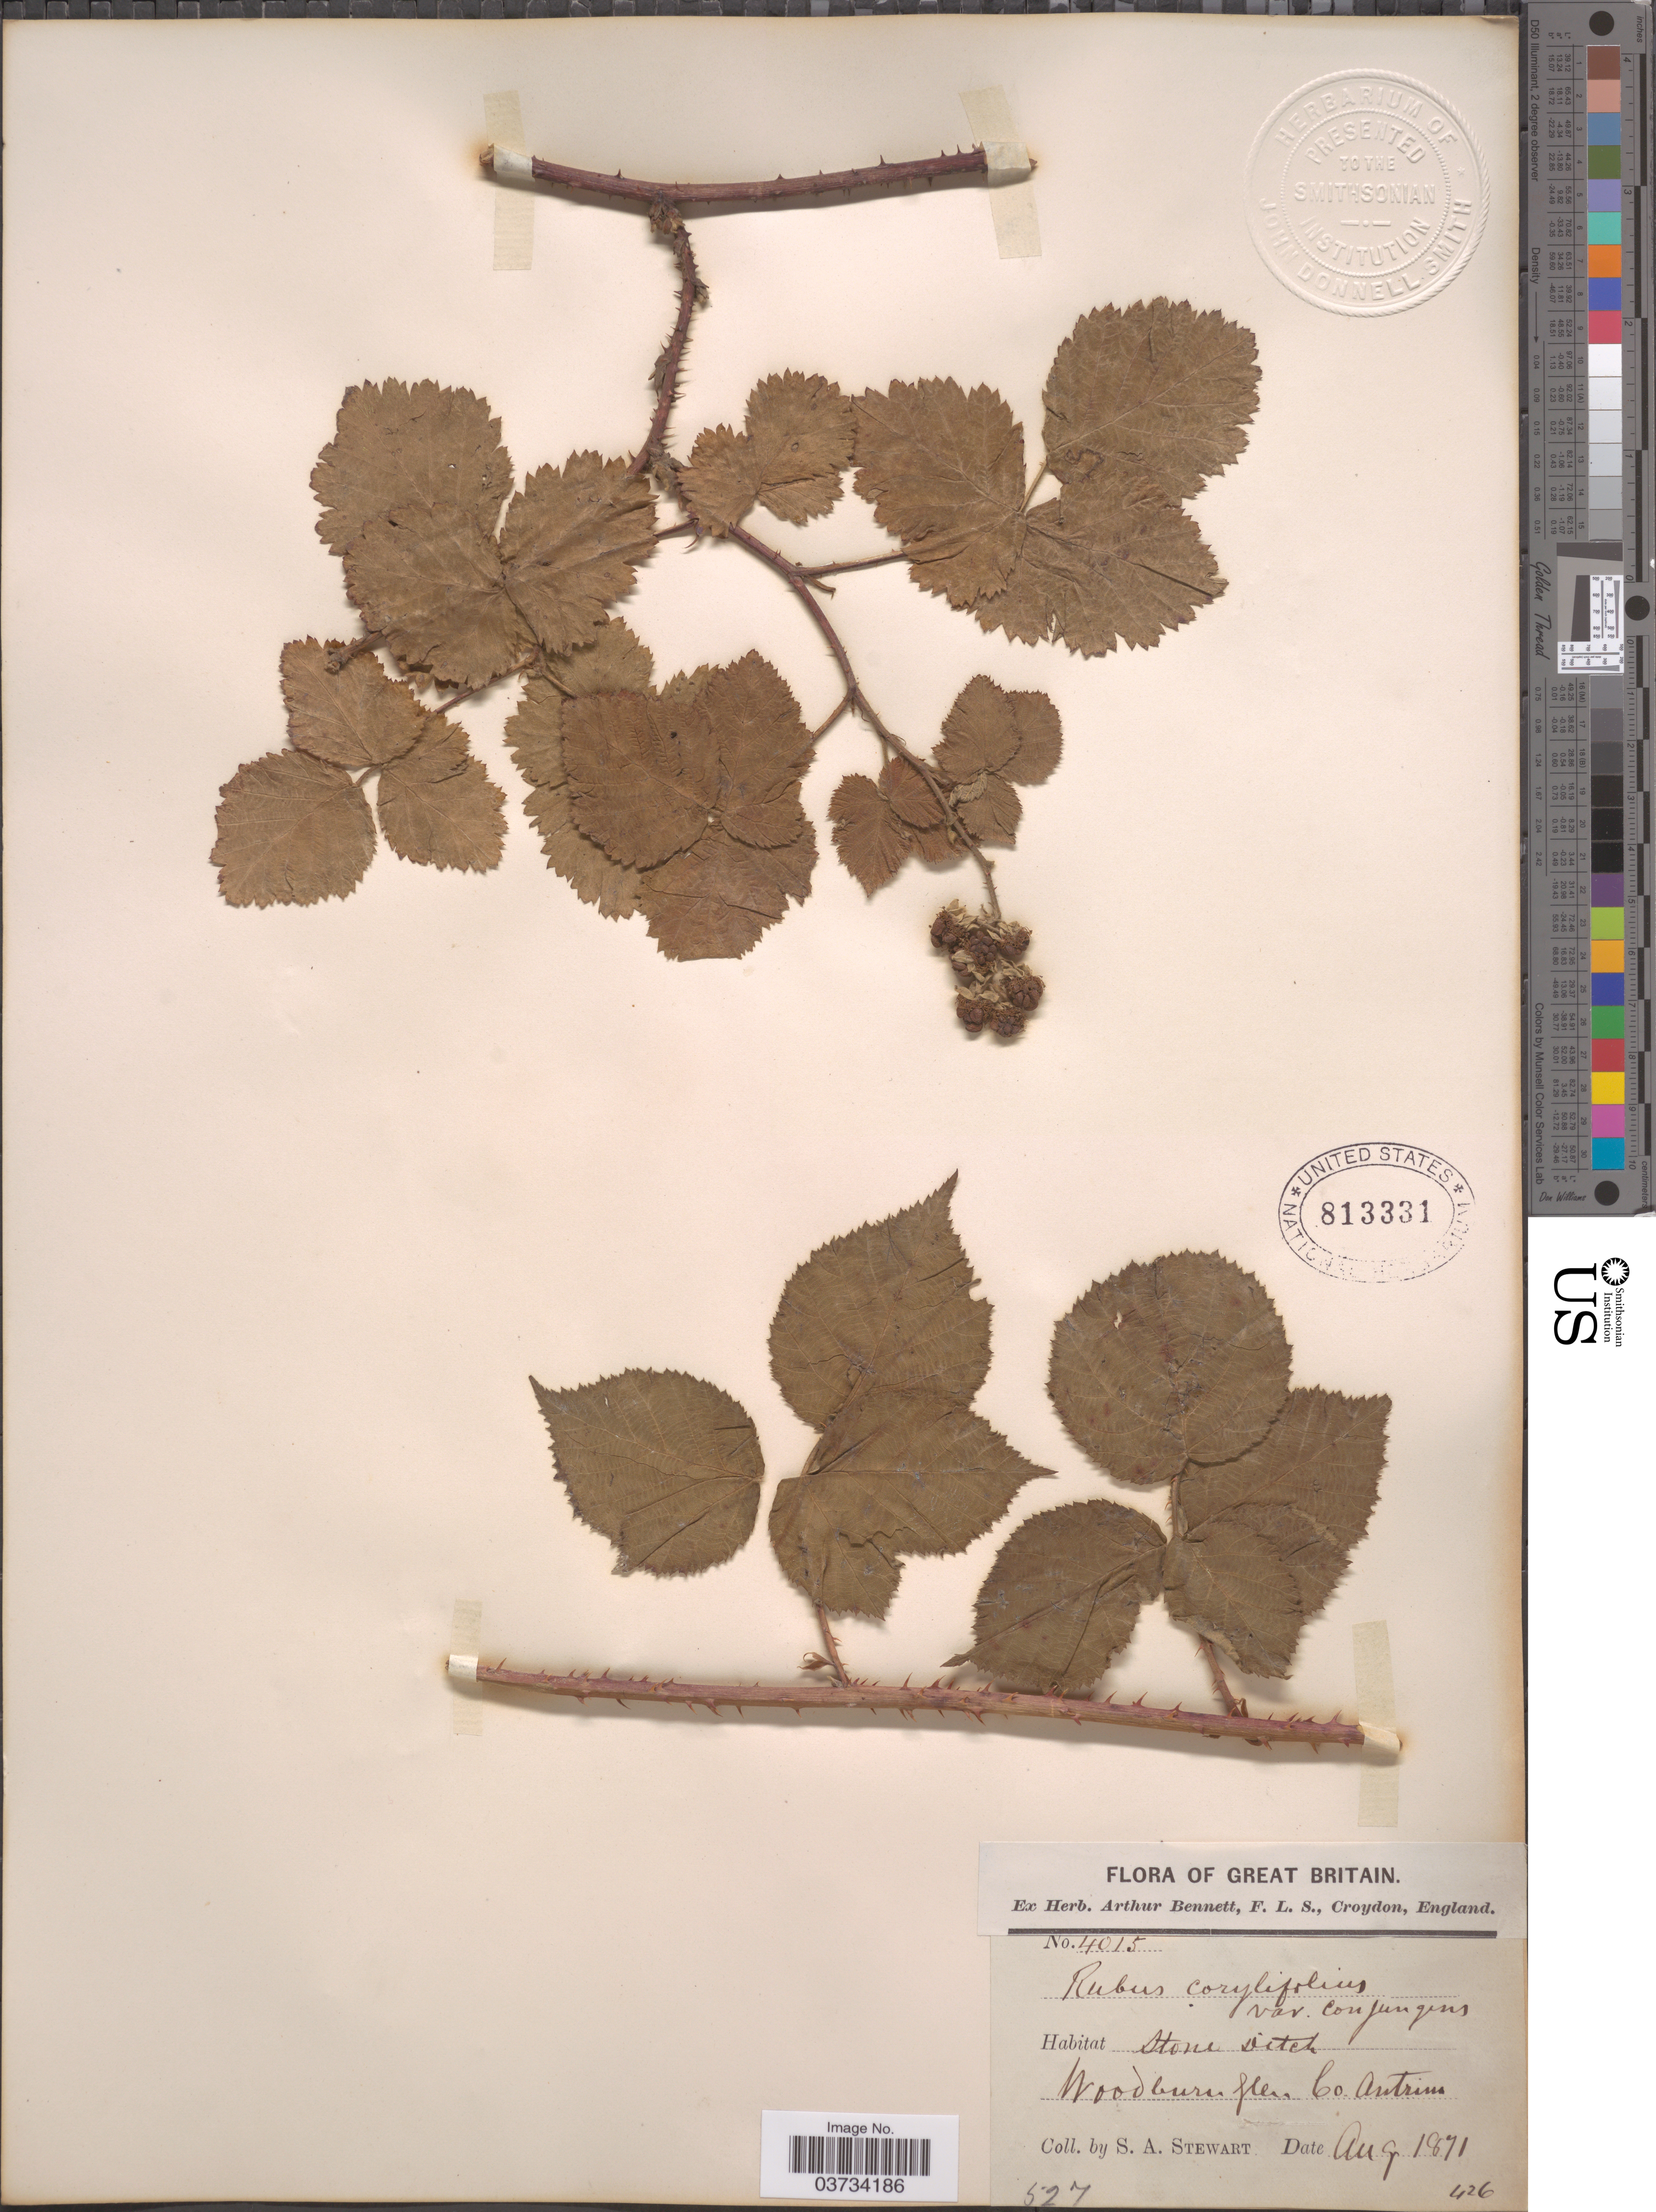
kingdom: Plantae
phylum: Tracheophyta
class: Magnoliopsida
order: Rosales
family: Rosaceae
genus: Rubus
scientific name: Rubus corylifolius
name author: Hayne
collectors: S. Stewart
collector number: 4015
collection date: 1871-08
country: United Kingdom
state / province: Northern Ireland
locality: Great Britain. Stone Ditch. Woodburn Glen Co. Antrim.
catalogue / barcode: US 813331